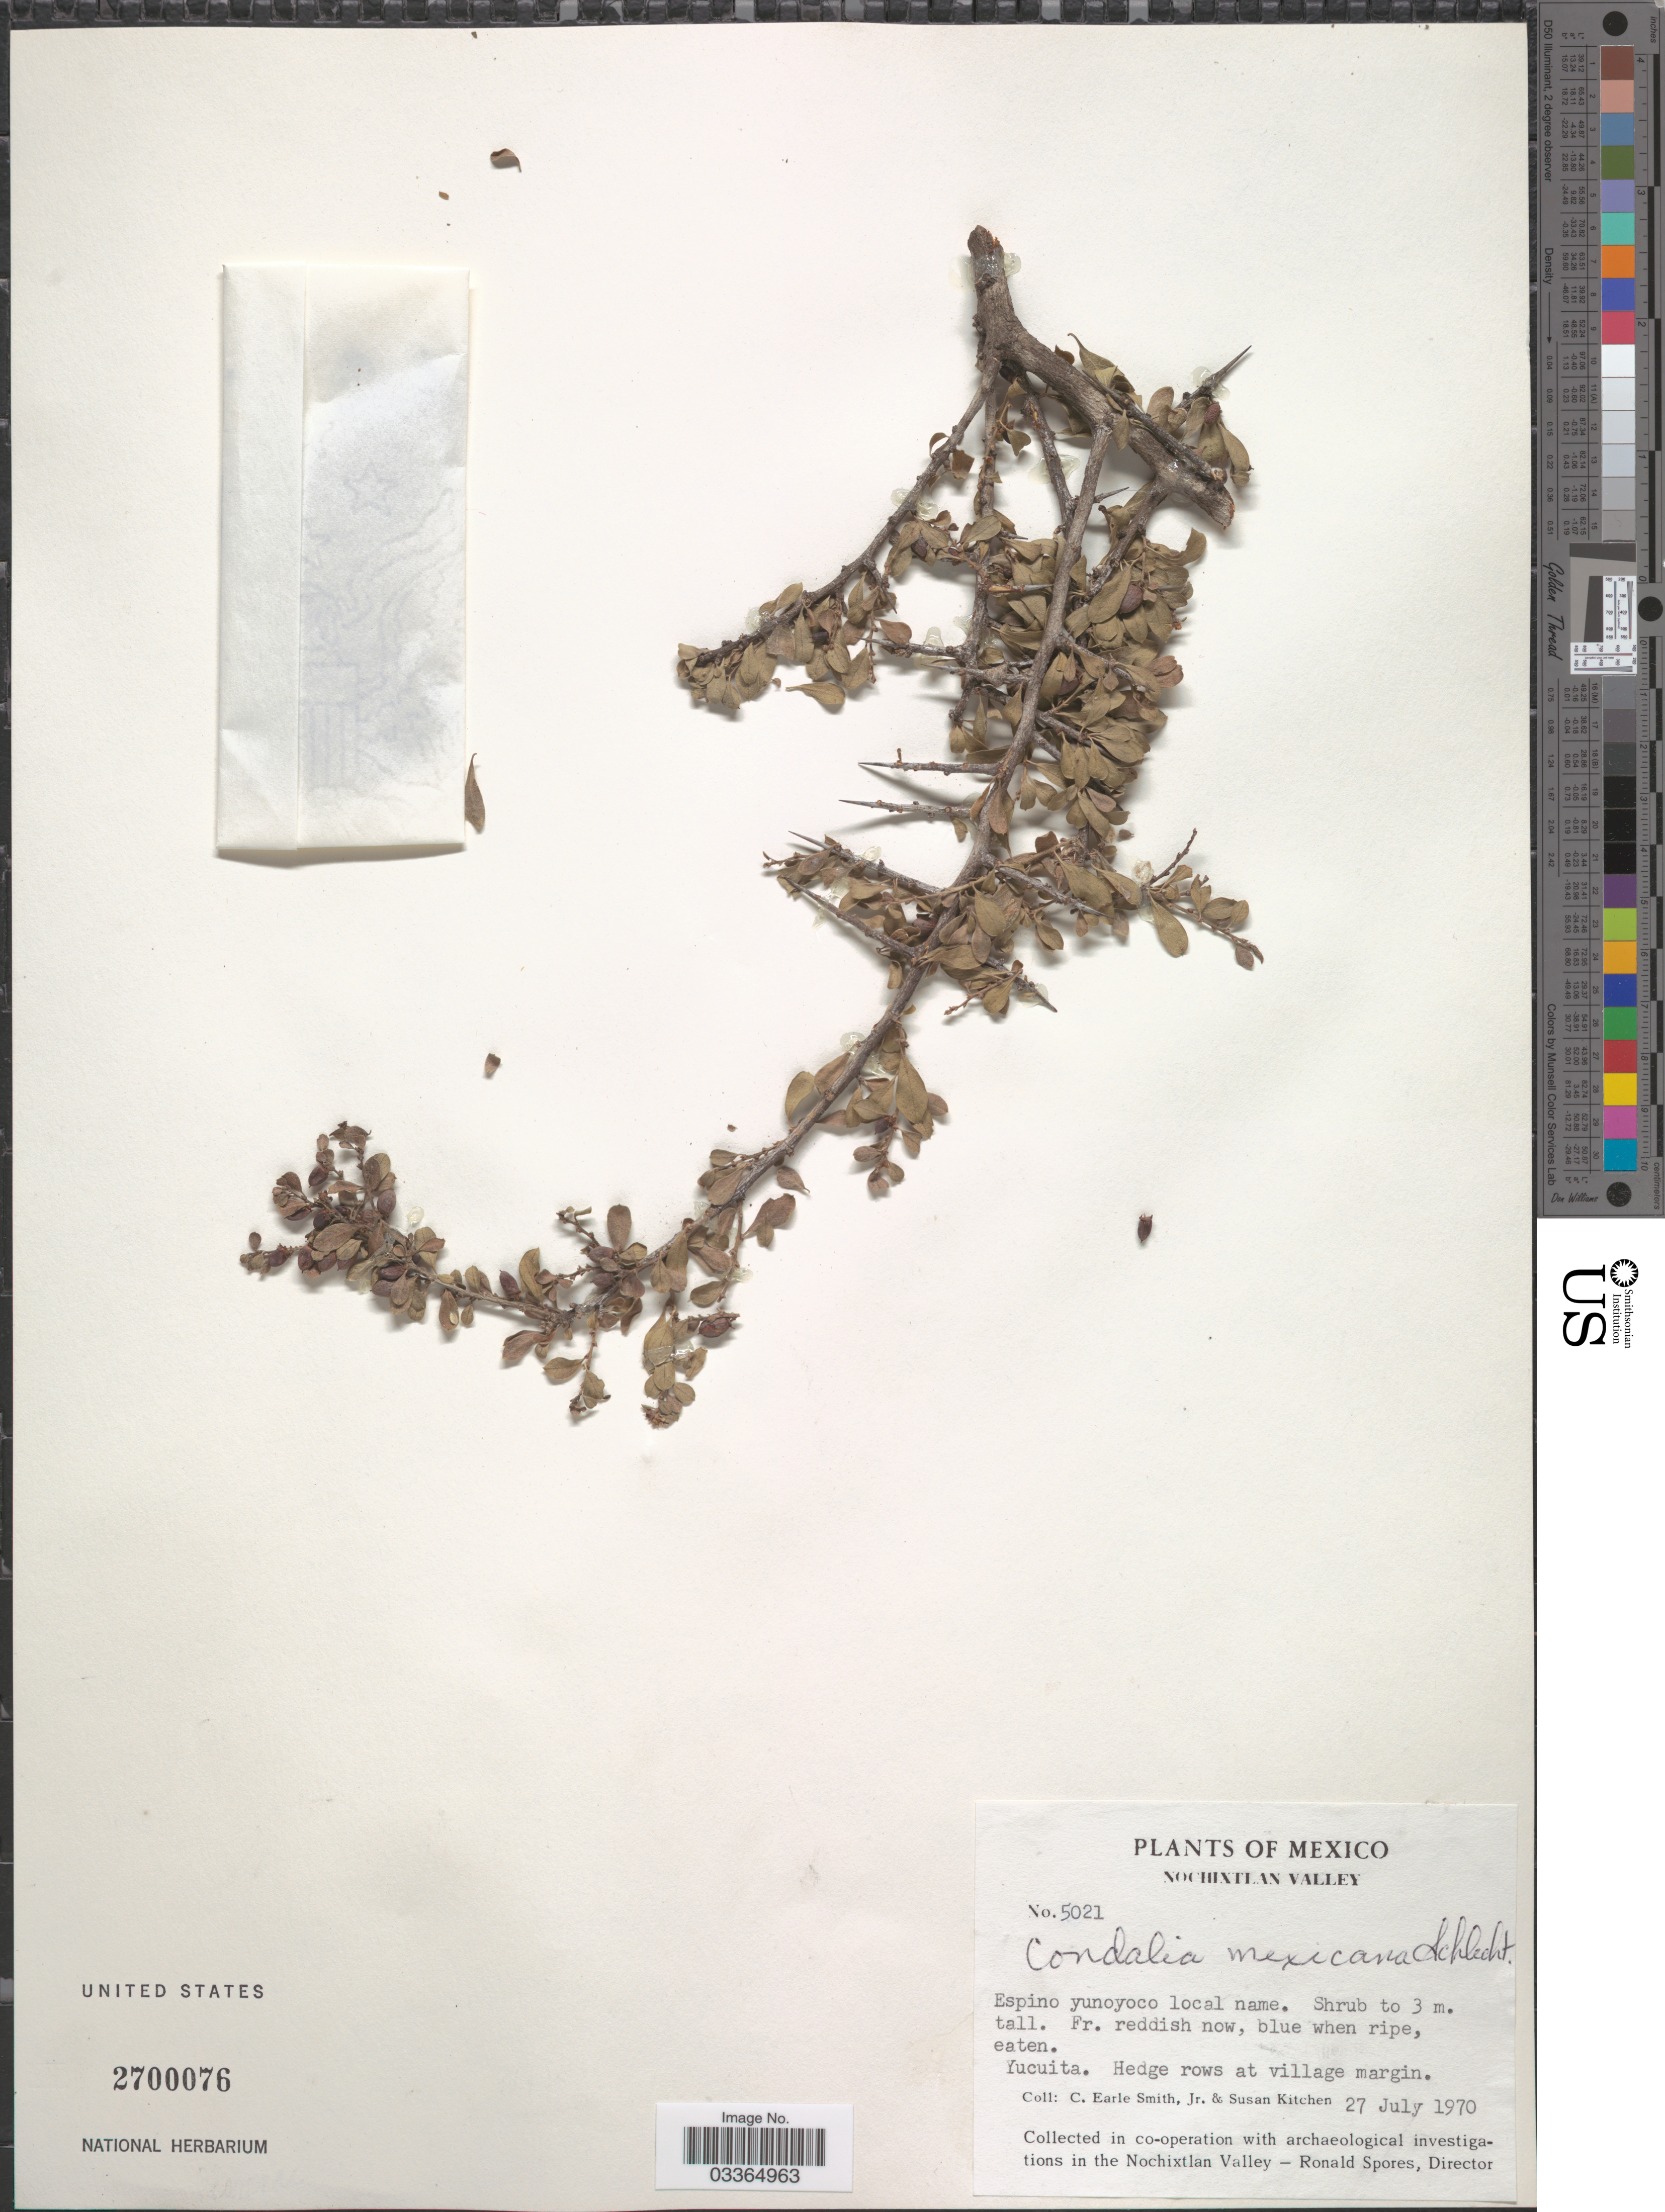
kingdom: Plantae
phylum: Tracheophyta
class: Magnoliopsida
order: Rosales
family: Rhamnaceae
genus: Condalia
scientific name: Condalia mexicana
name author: Schltdl.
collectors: C. E. Smith Jr. & S. Kitchen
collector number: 5021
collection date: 1970-07-27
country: Mexico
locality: Nochixtlan Valley, Yucuita.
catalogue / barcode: US 2700076